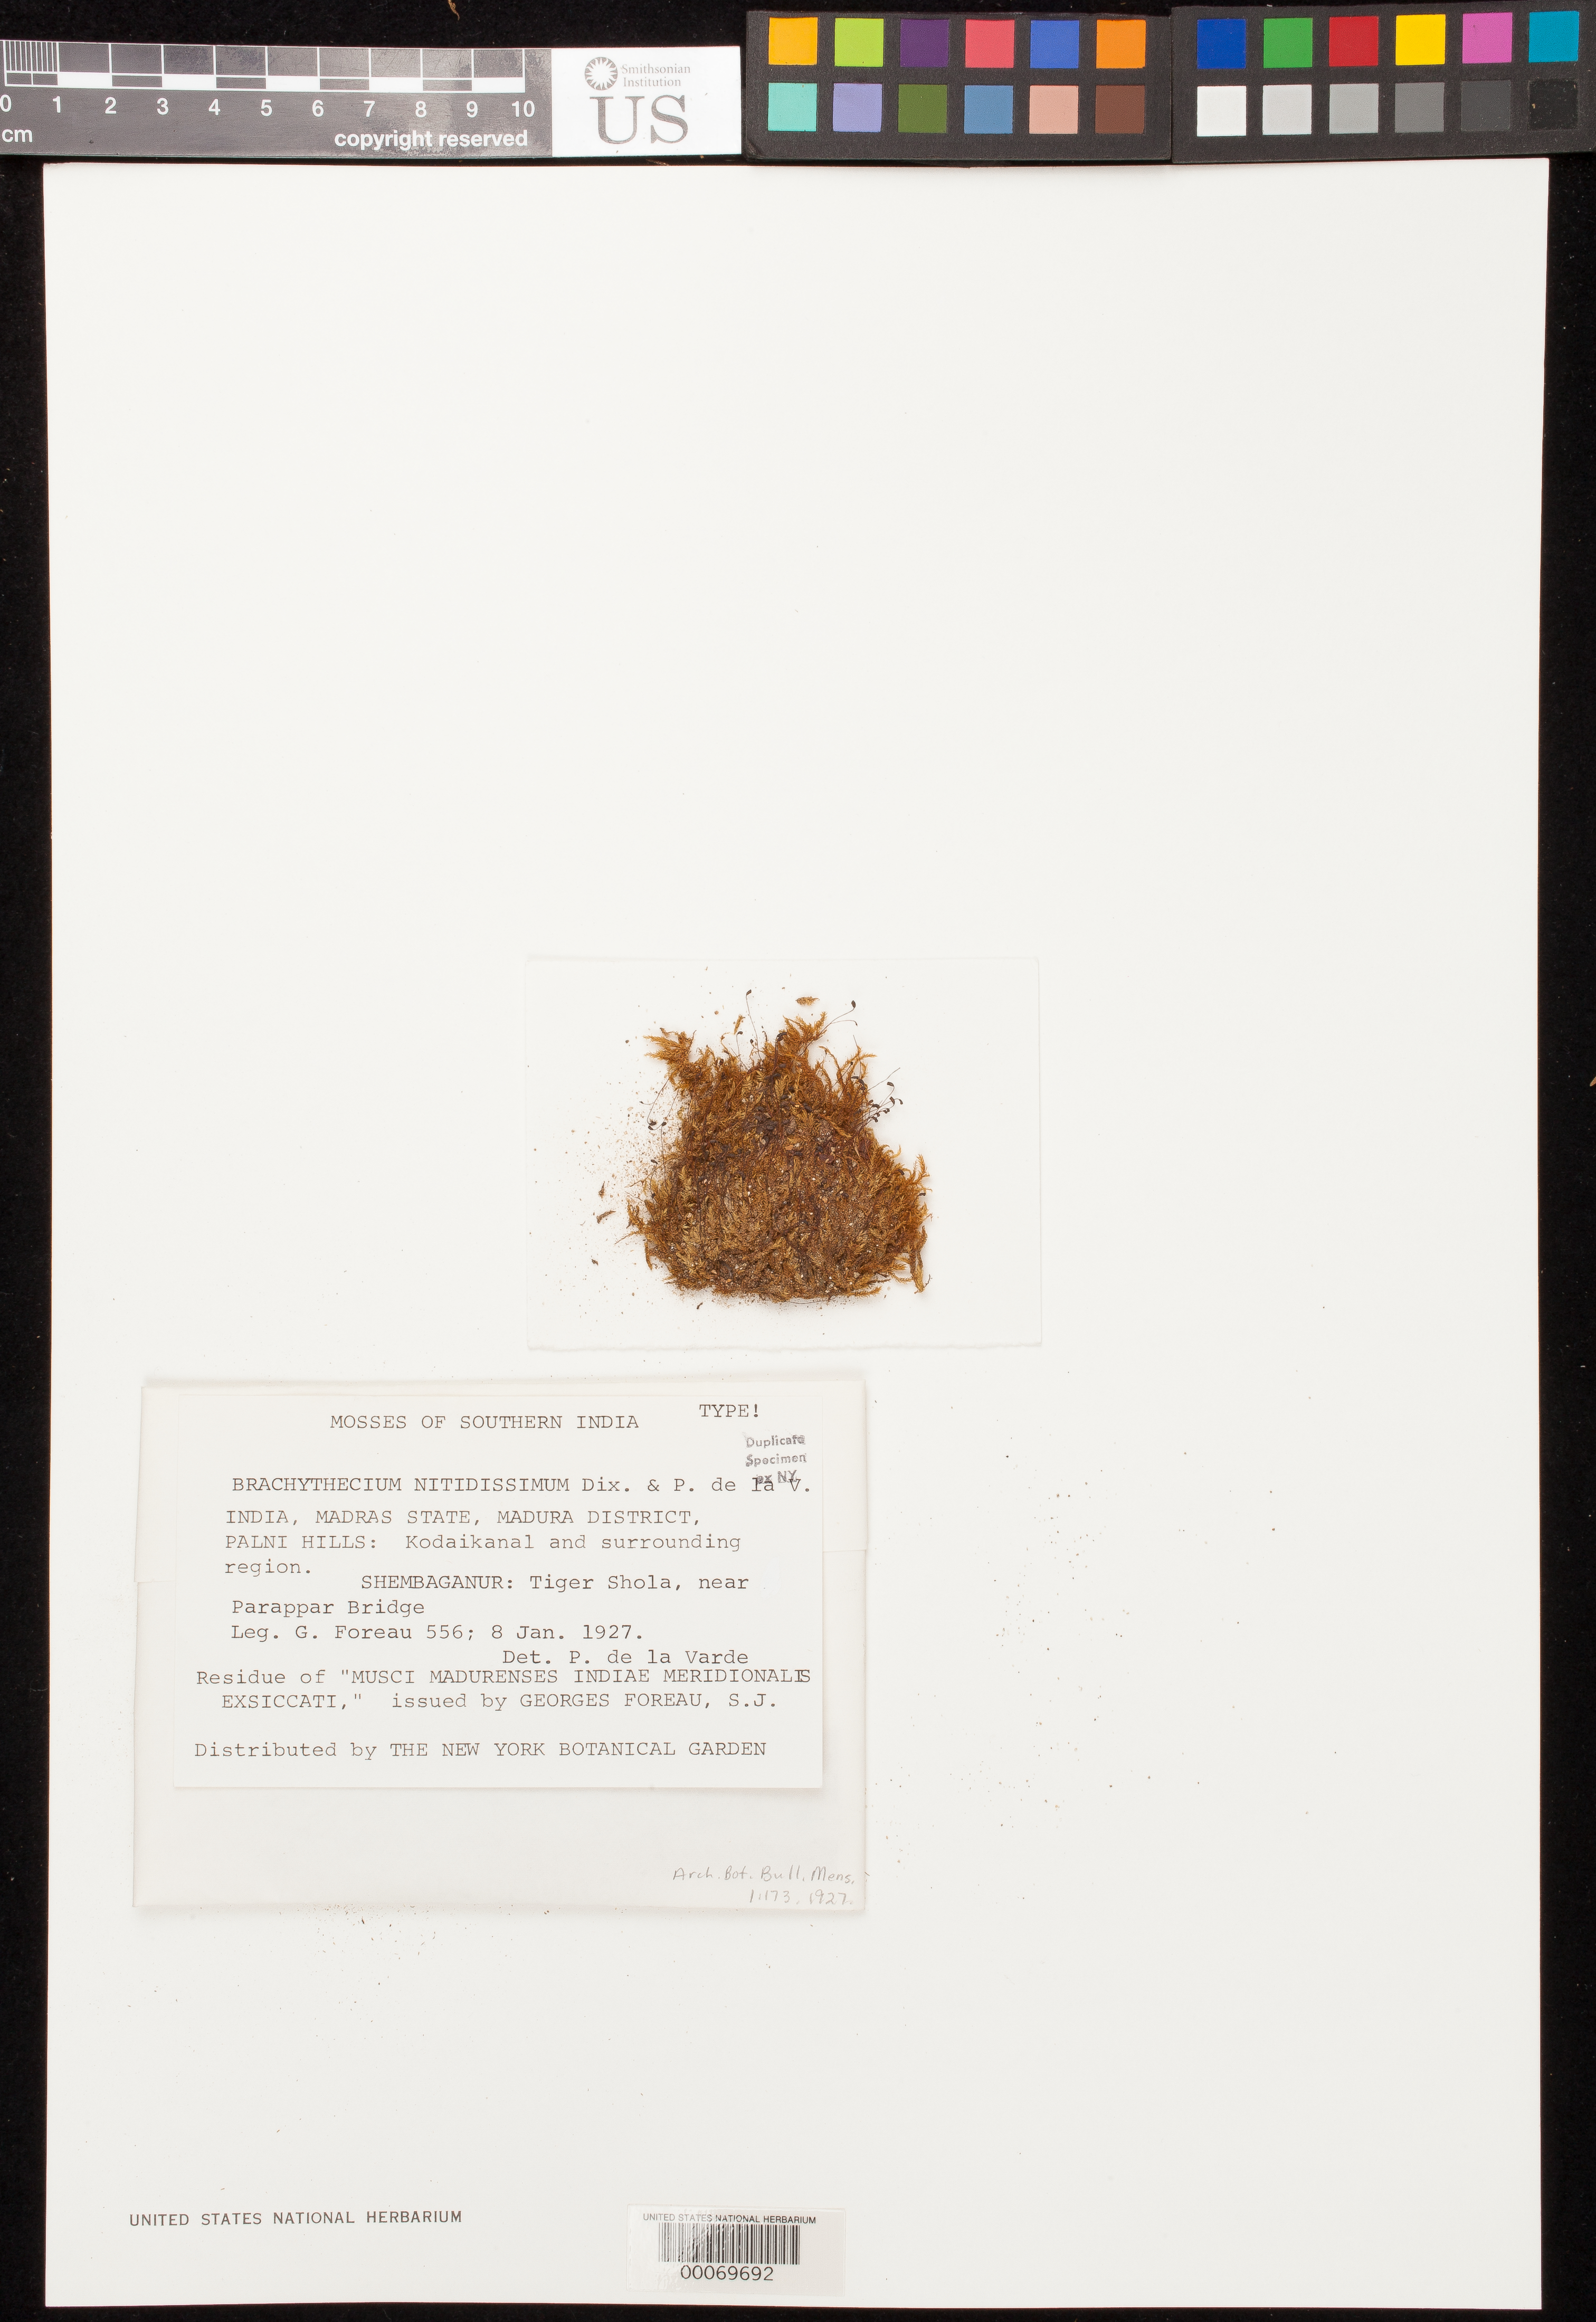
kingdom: Plantae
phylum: Bryophyta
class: Bryopsida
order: Hypnales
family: Brachytheciaceae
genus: Brachythecium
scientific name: Brachythecium nitidissimum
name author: Dixon & P. de la Varde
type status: Isotype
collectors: G. Foreau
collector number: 556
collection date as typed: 08 Jan 1927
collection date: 1927-01-08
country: India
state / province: Tamil Nadu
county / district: Madura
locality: Palni Hills, Shembaganur, Tiger Shola, near Parappar Bridge.